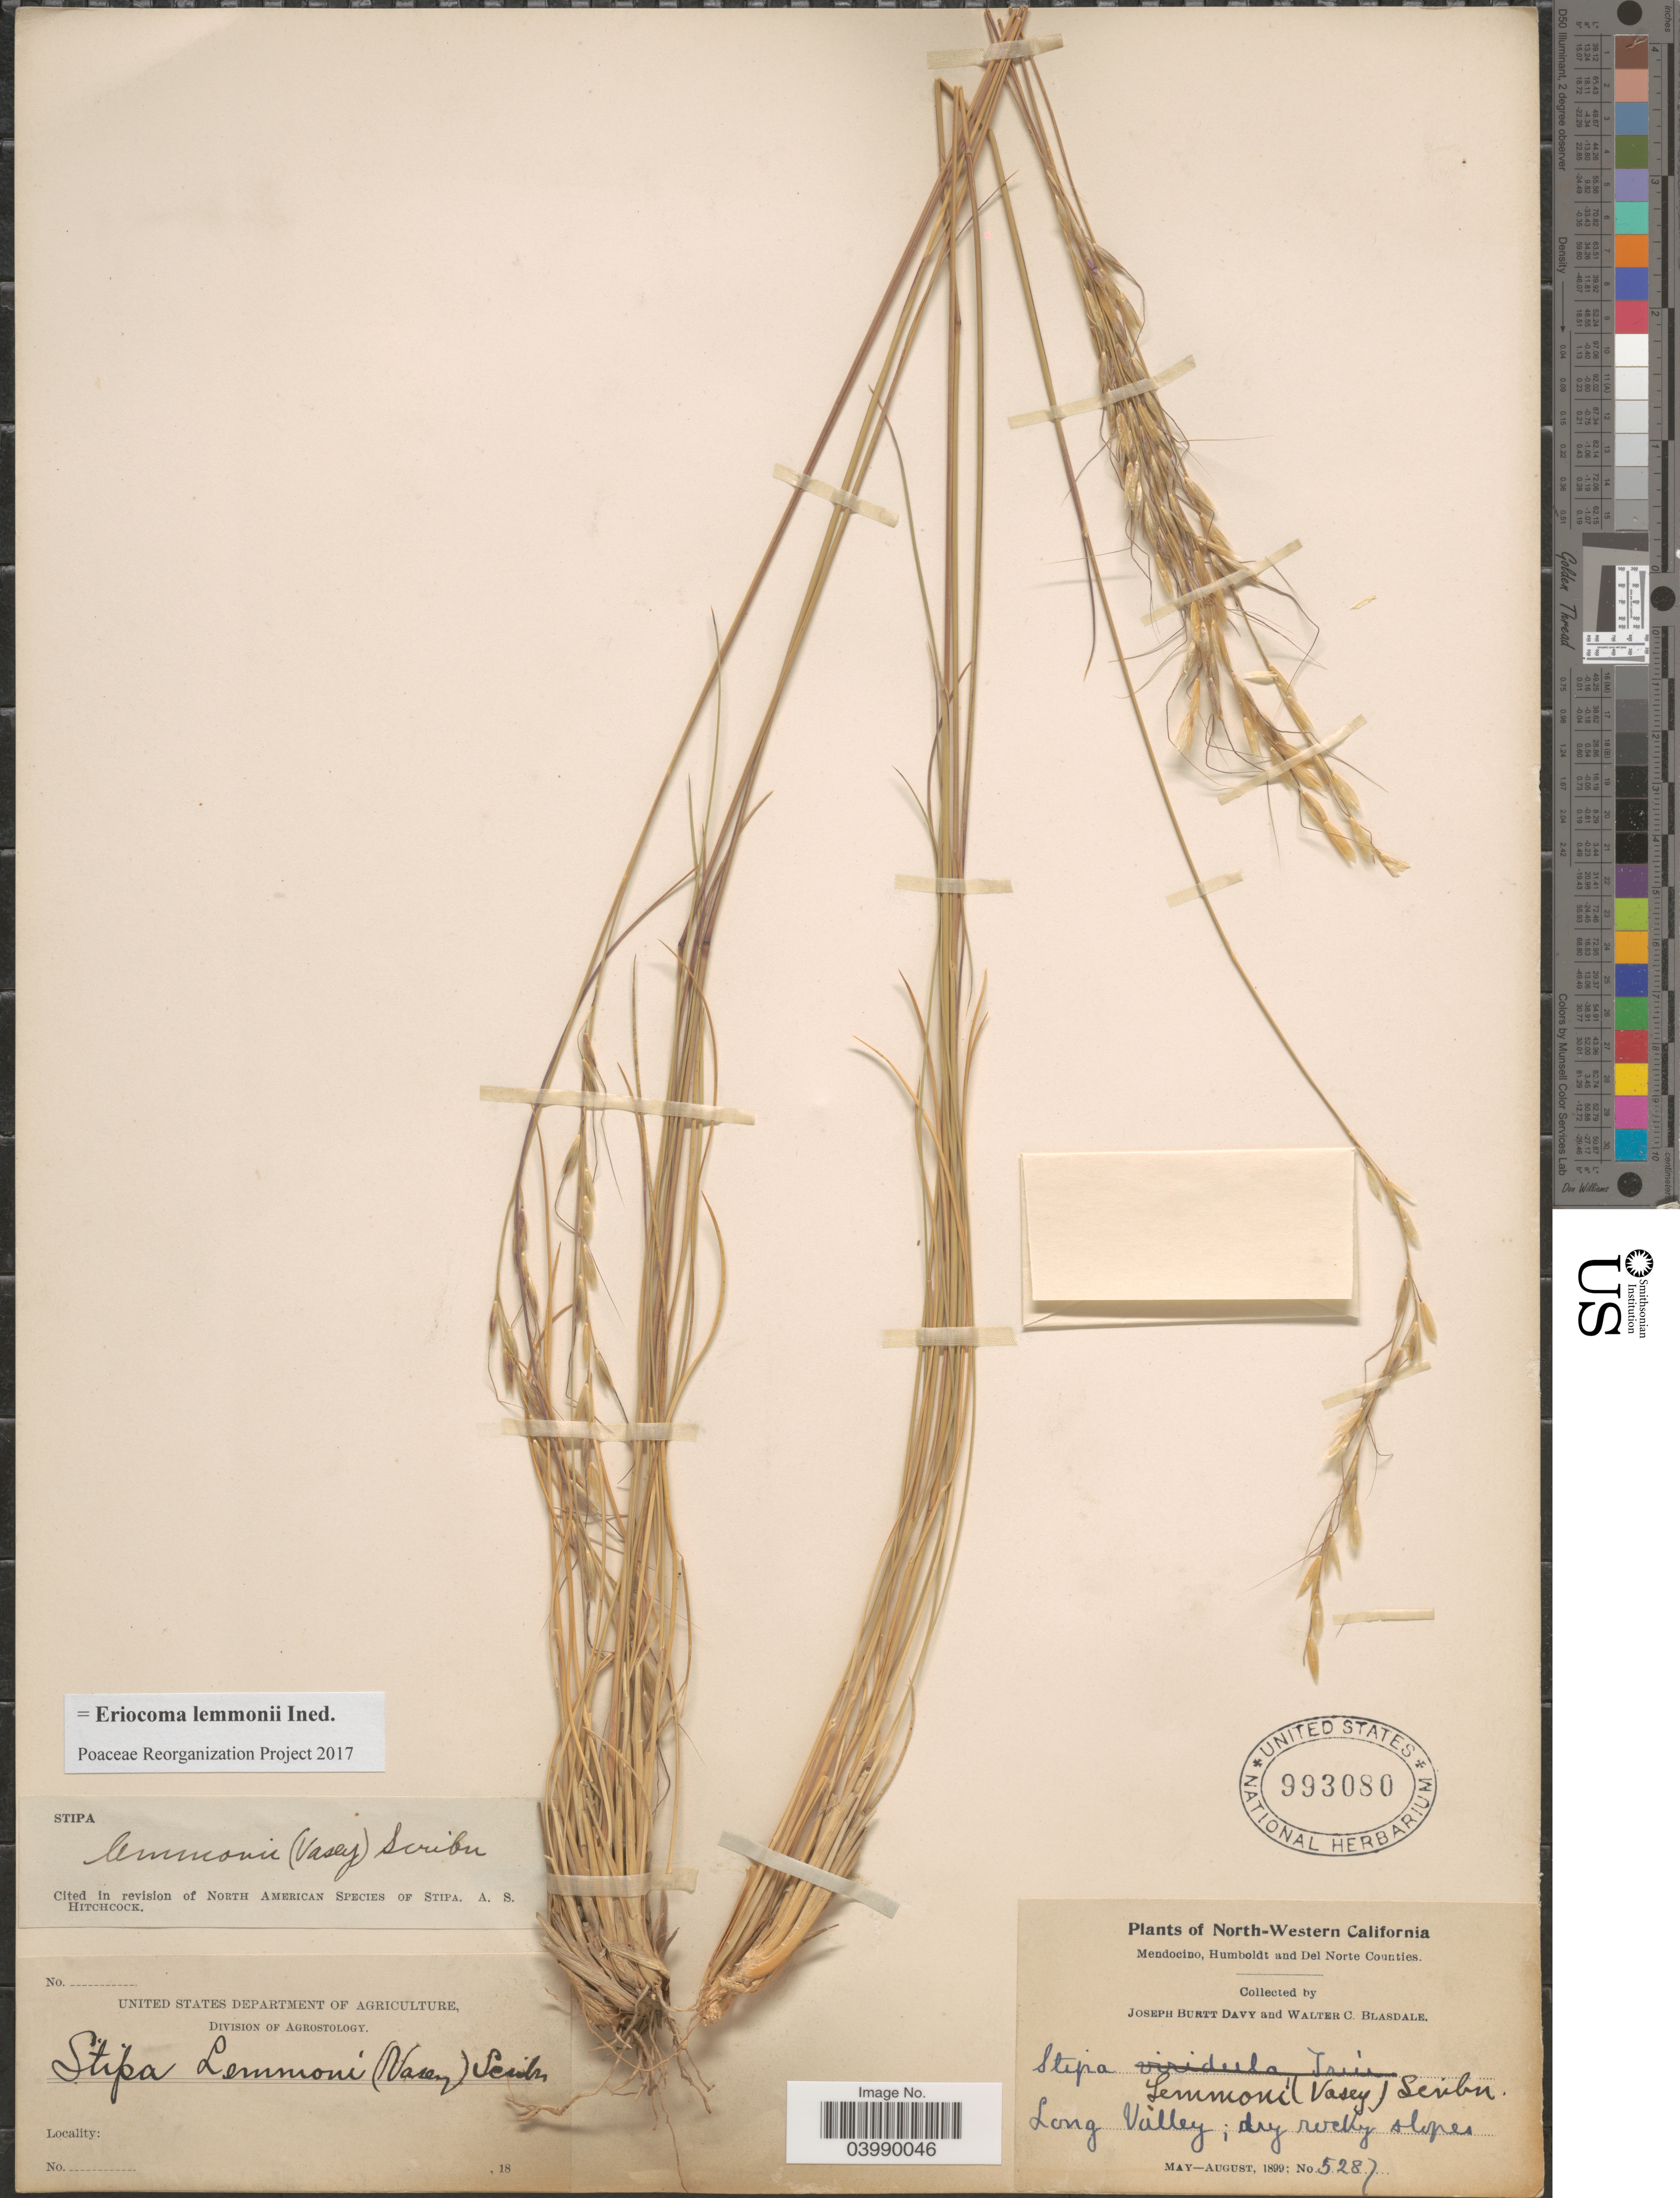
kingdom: Plantae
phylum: Tracheophyta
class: Liliopsida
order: Poales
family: Poaceae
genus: Eriocoma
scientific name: Eriocoma lemmonii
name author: (Vasey) Romasch.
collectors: J. Burtt Davy & W. Blasdale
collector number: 5287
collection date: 1899-05/1899-08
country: United States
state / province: California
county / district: Mendocino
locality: North-Western California. Mendocino, Humboldt and Del Norte Counties. Long Valley.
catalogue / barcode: US 993080